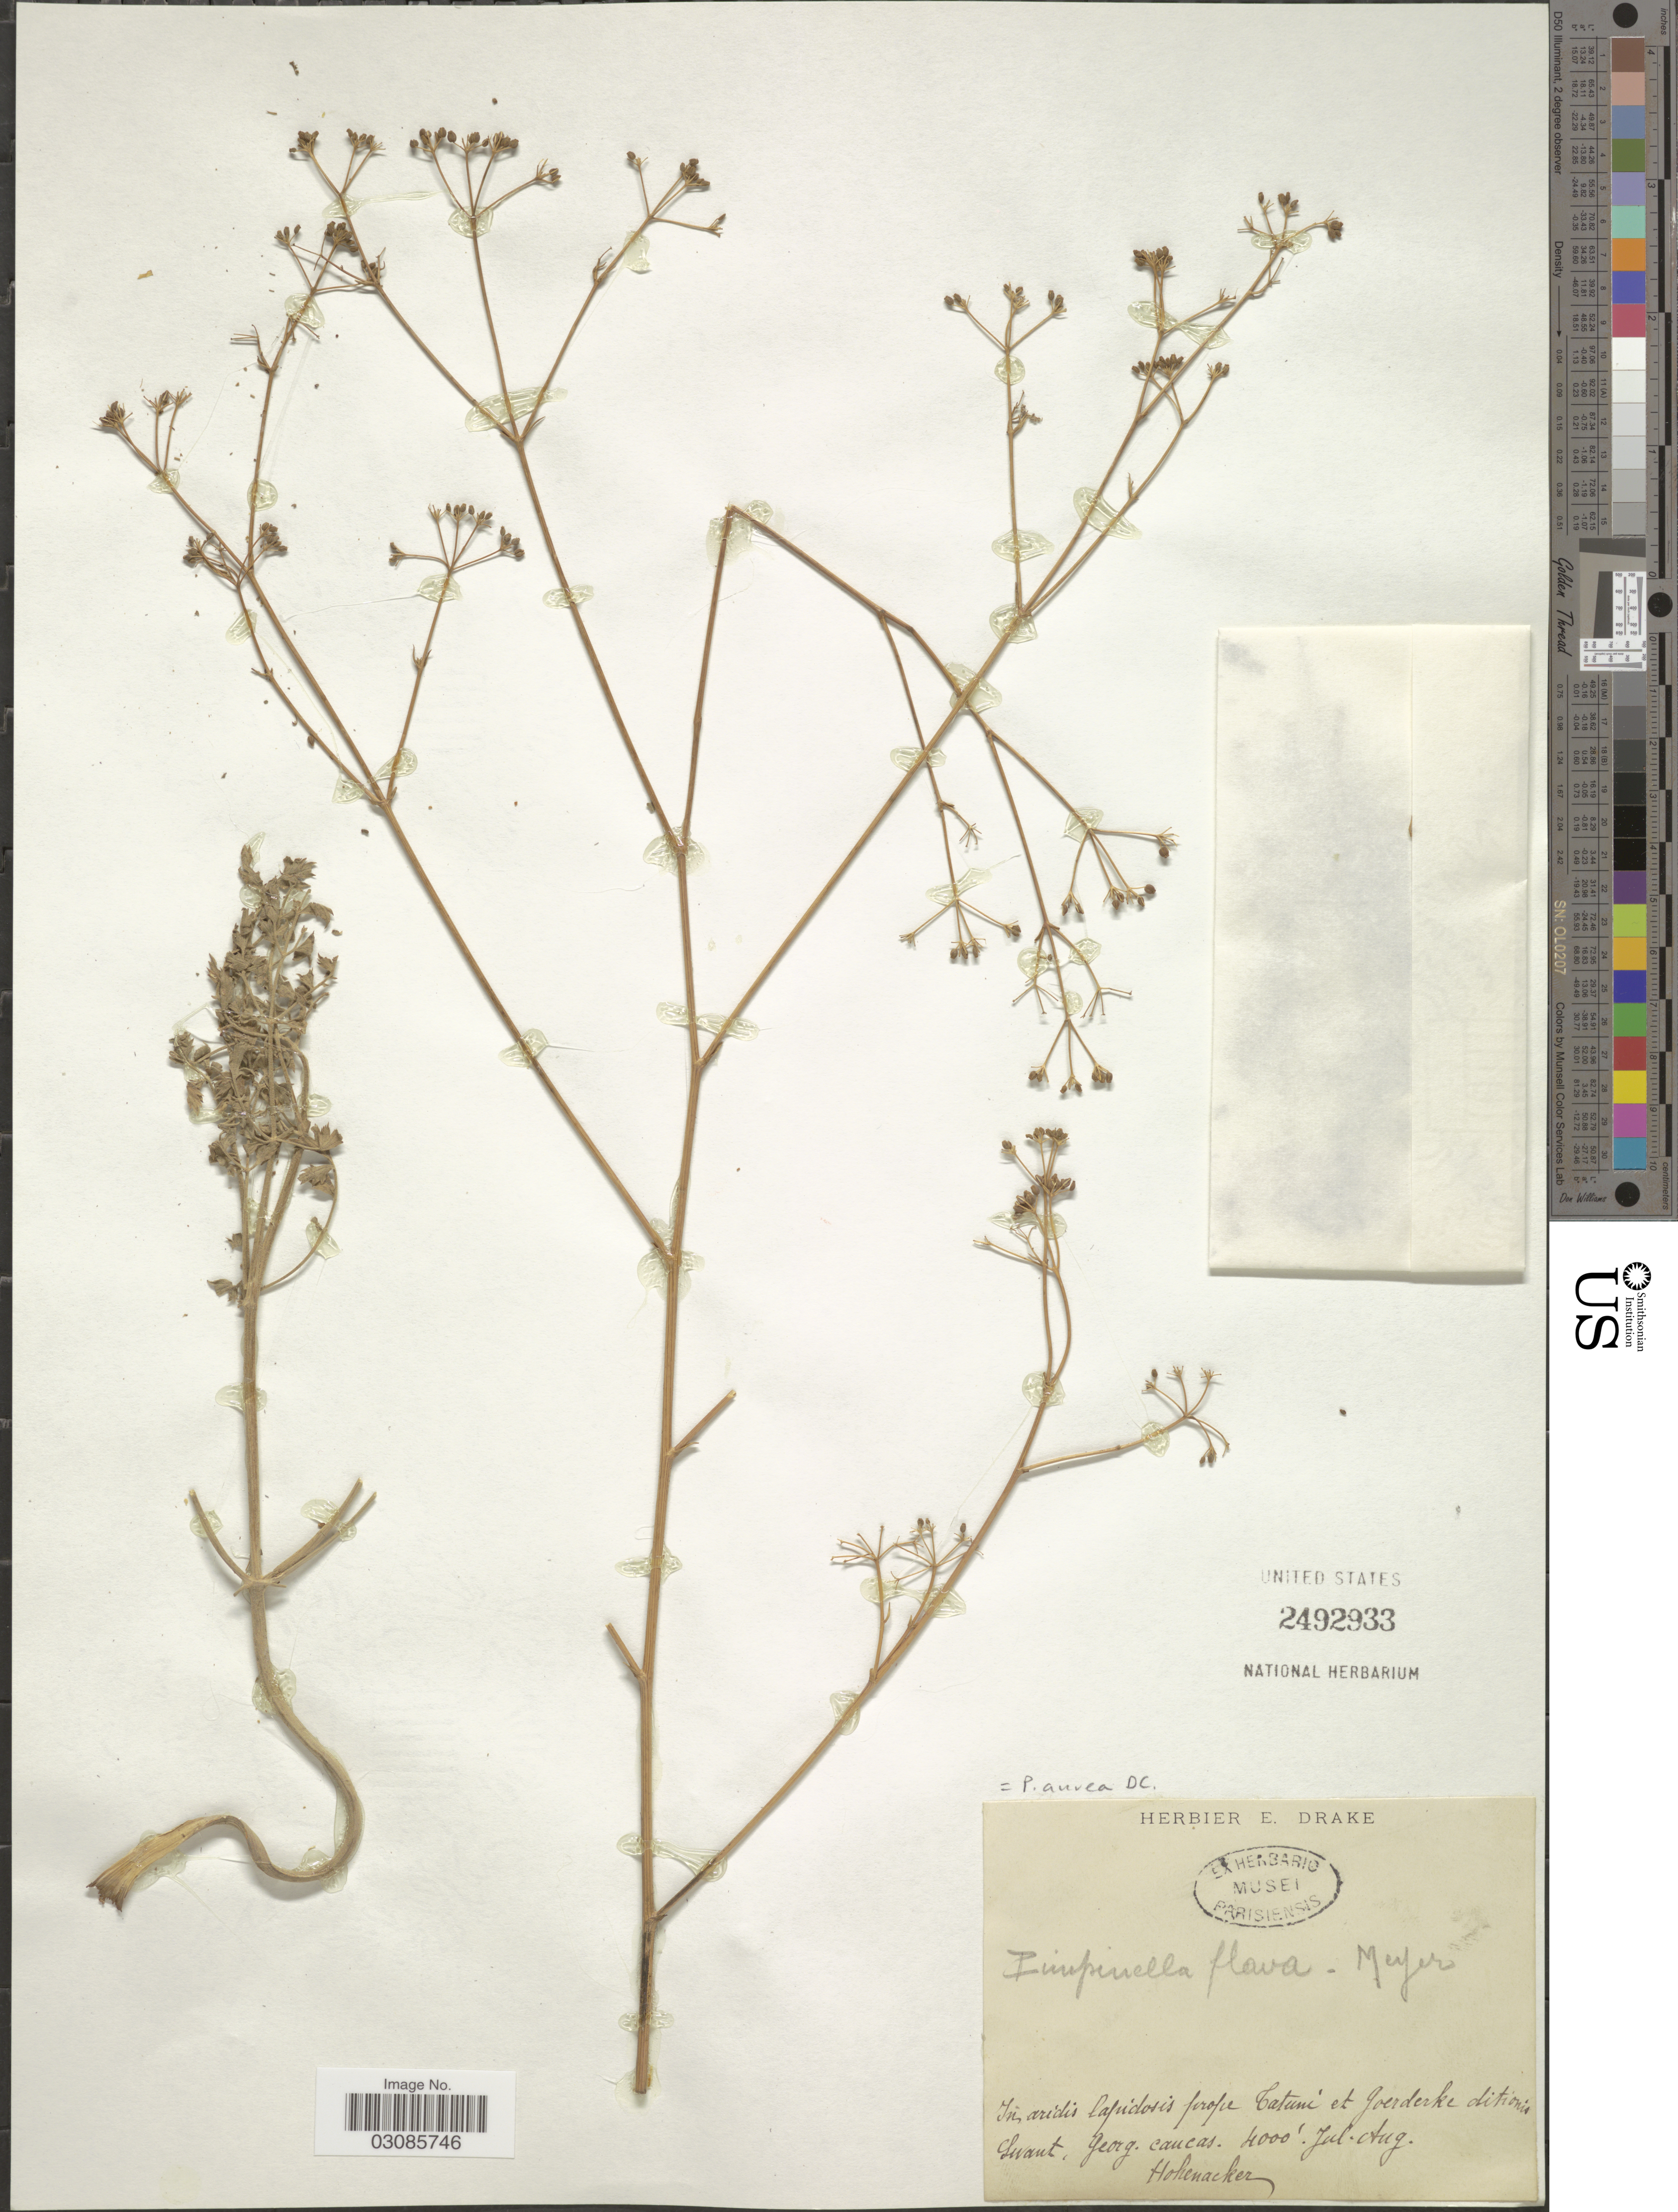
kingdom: Plantae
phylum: Tracheophyta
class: Magnoliopsida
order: Apiales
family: Apiaceae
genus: Pimpinella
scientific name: Pimpinella aurea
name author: DC.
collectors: Hohenacker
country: Turkey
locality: In aridis Capidosis prope Tatuni et Goerderke ditionis Levant. Georg. caucas.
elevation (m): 1219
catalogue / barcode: US 2492933